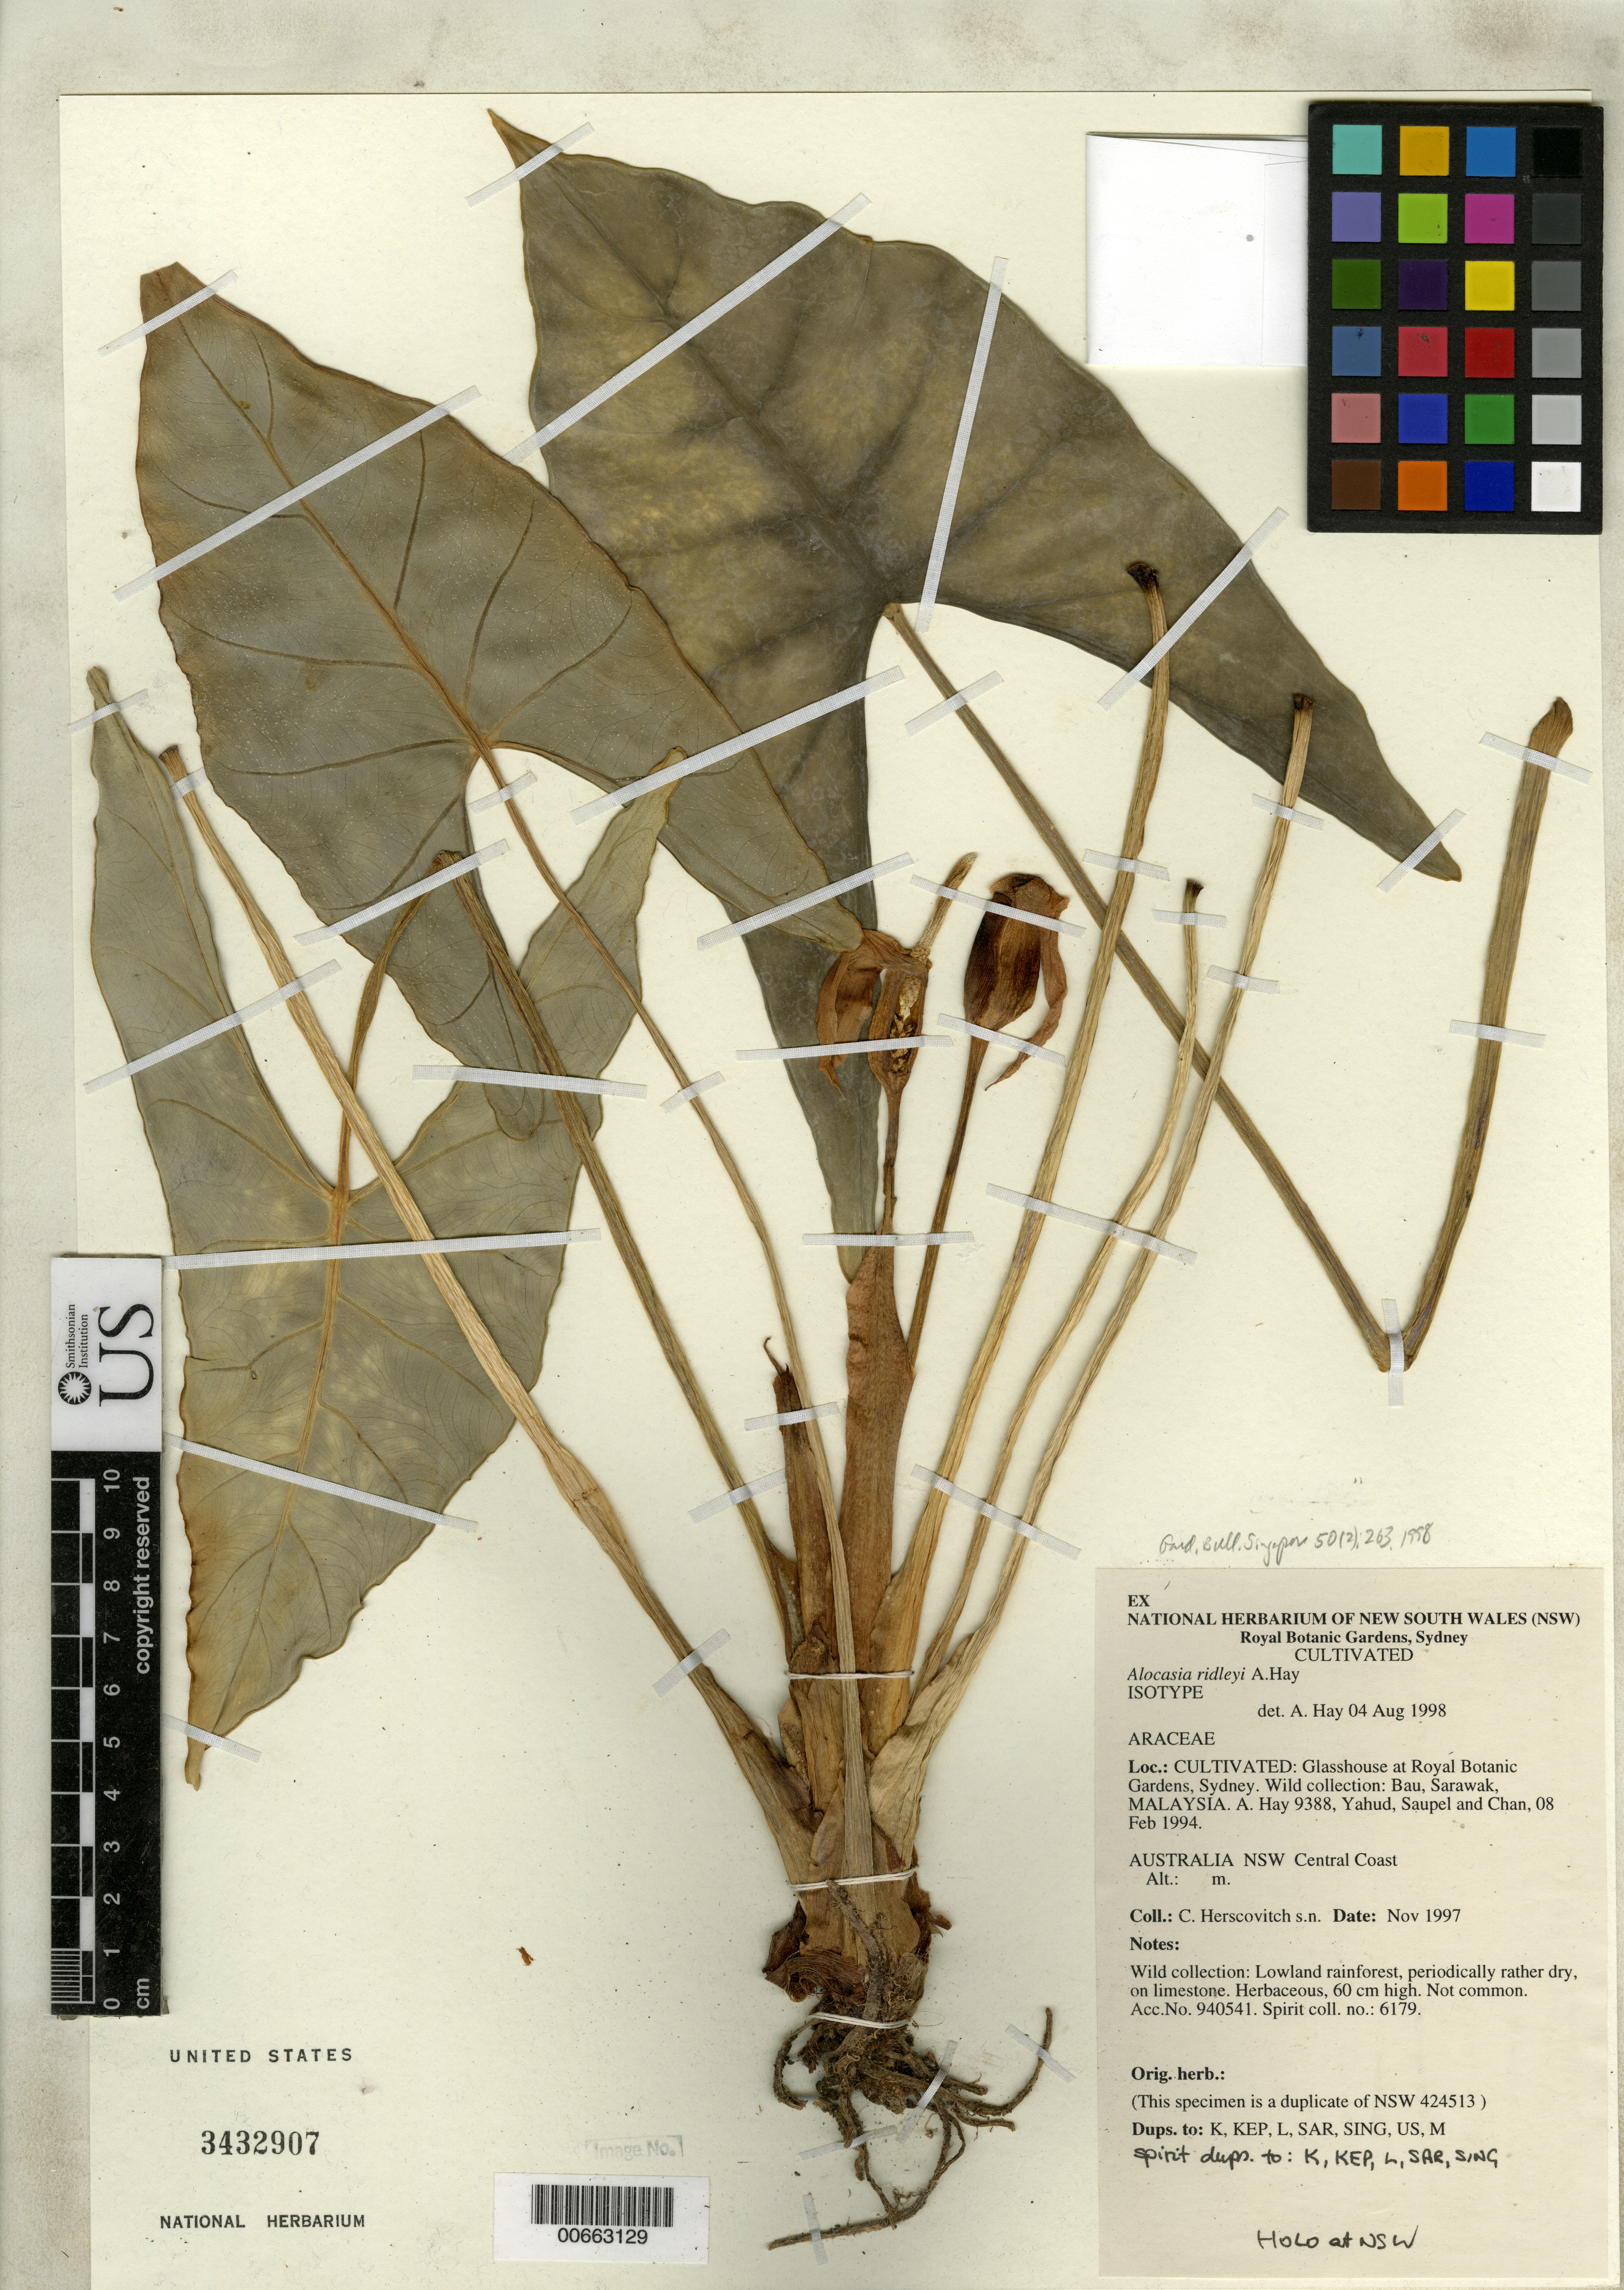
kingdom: Plantae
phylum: Tracheophyta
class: Liliopsida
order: Alismatales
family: Araceae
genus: Alocasia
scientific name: Alocasia ridleyi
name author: A. Hay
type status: Isotype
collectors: C. Herscovitch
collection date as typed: Nov 1997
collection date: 1997-11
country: Australia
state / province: New South Wales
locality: Royal Botanic Gardens, Sydney.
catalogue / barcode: US 3432907